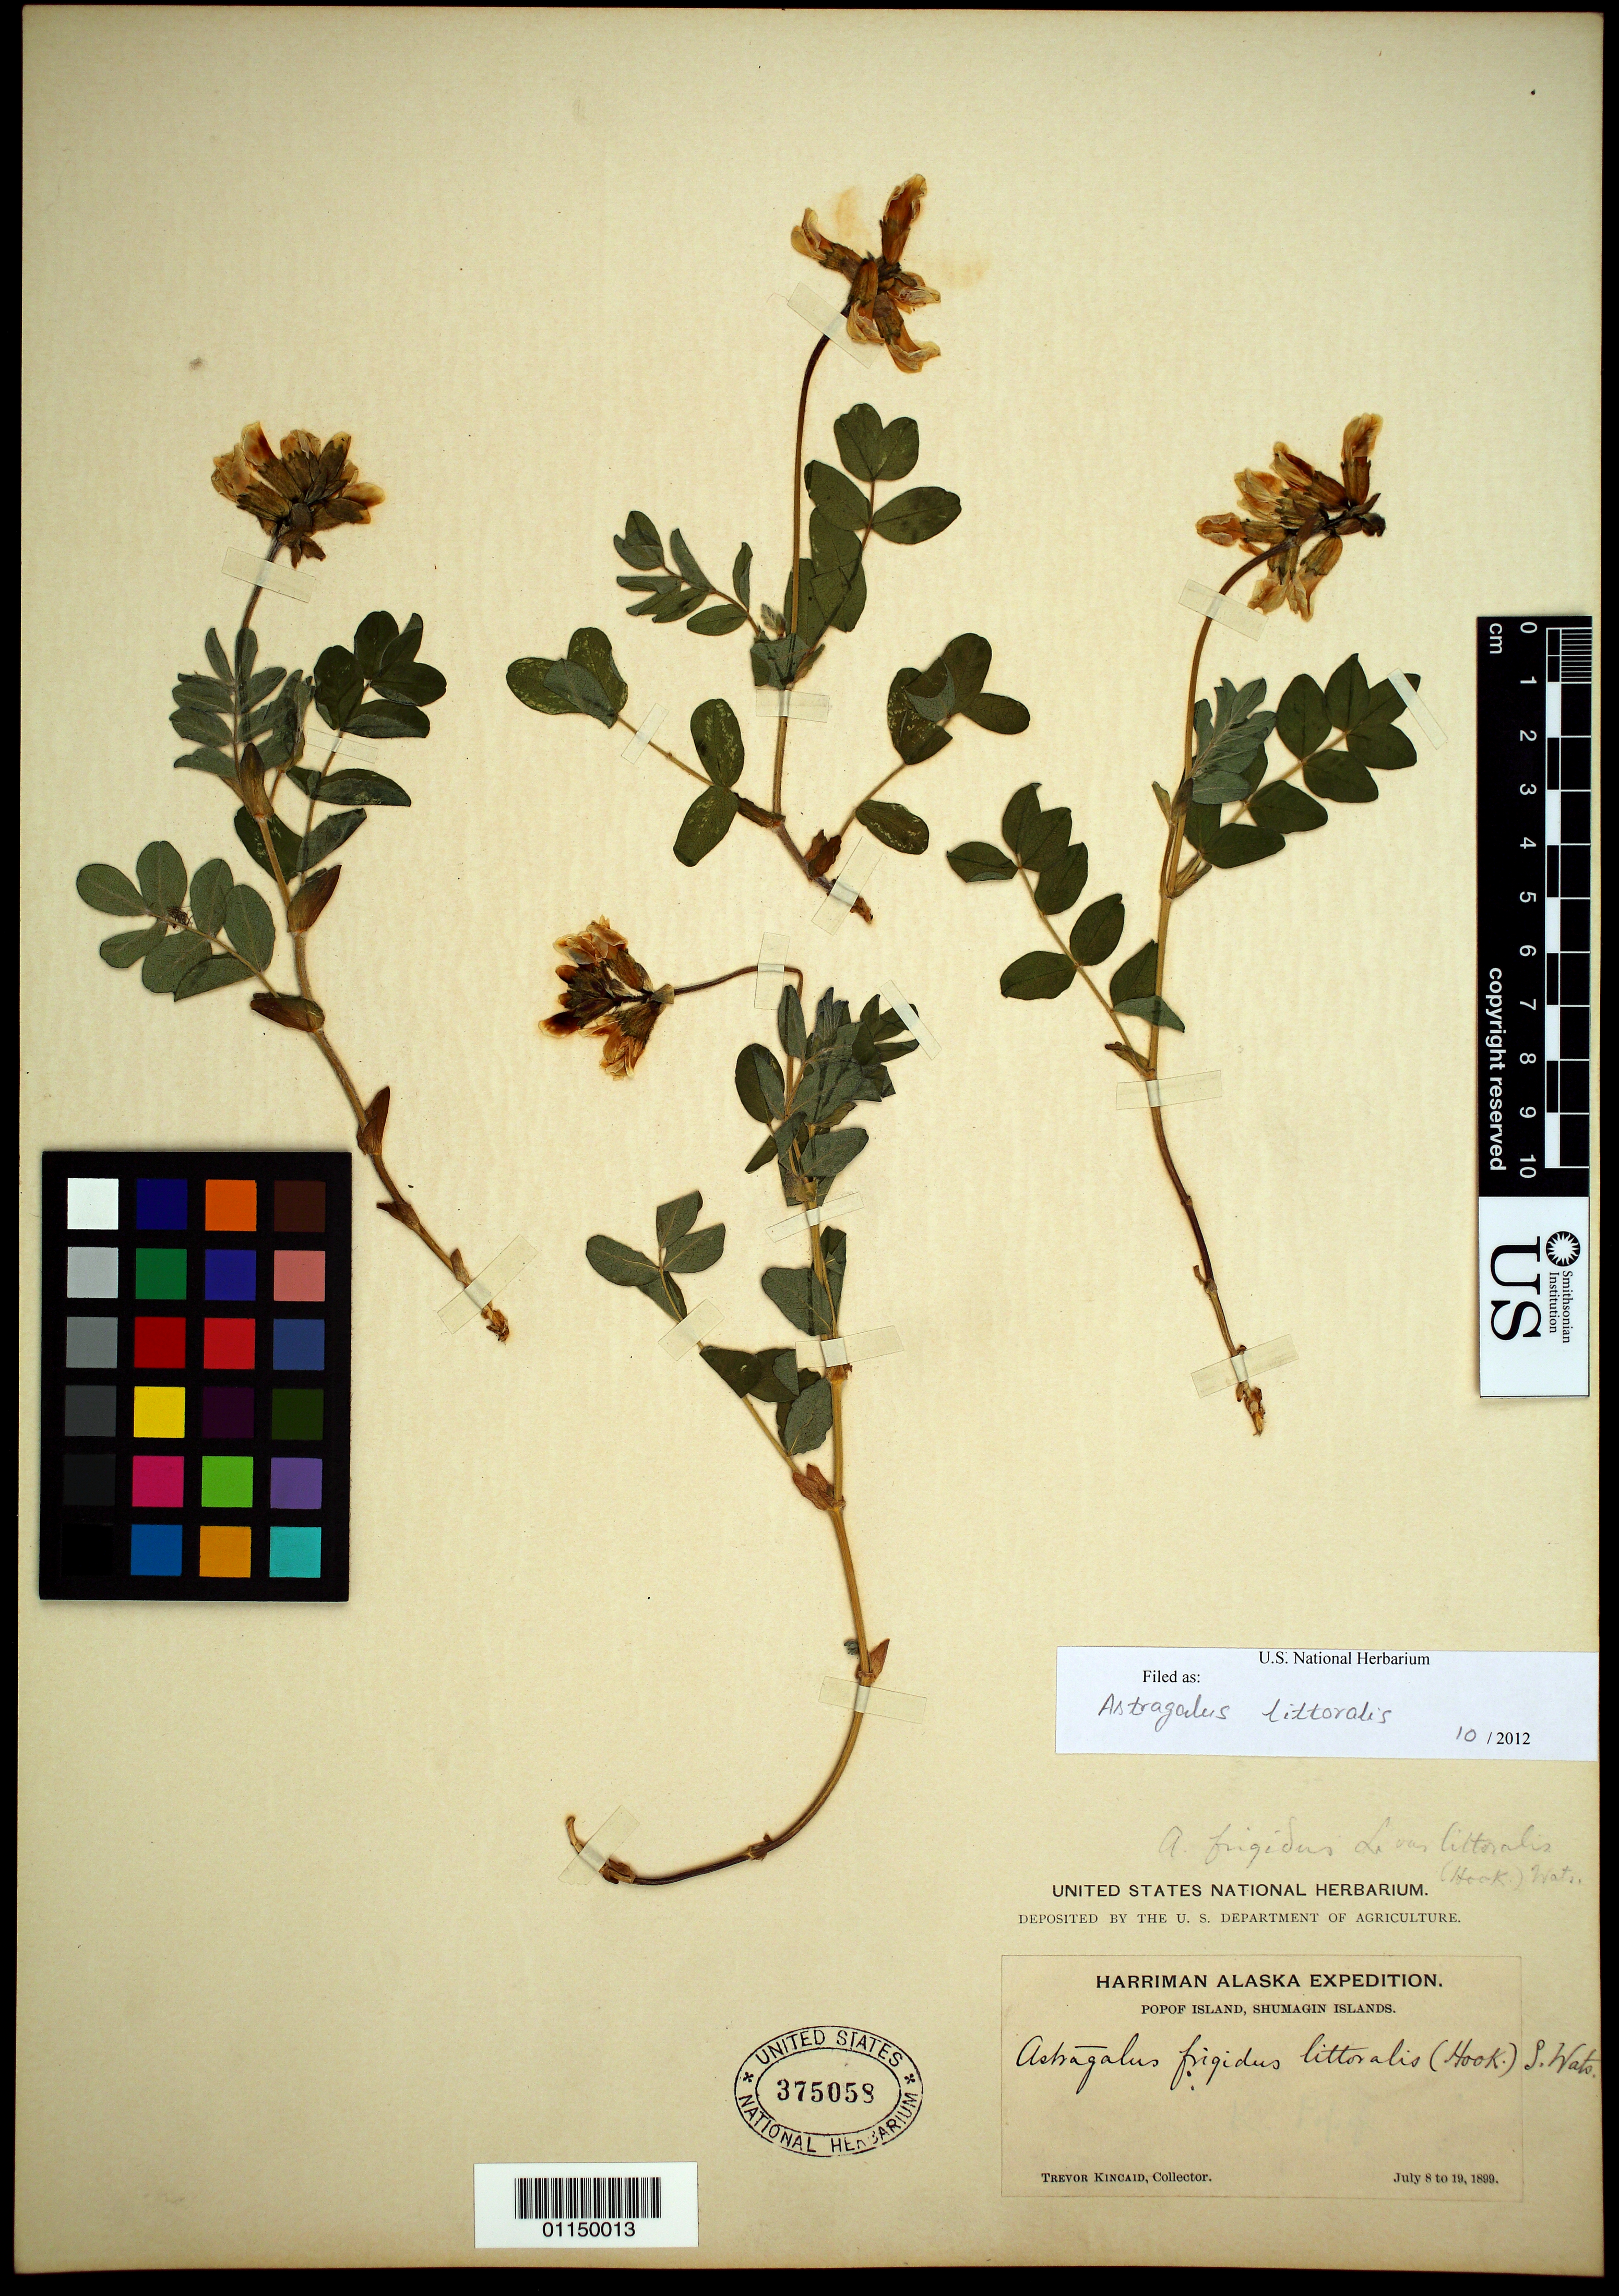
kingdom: Plantae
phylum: Tracheophyta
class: Magnoliopsida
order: Fabales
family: Fabaceae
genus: Astragalus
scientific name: Astragalus littoralis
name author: (Hook.) Coville & Standl. ex Mertie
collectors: T. C. Kincaid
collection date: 1899-07-08/1899-07-19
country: United States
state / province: Alaska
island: Popof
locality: Popof Island.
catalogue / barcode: US 375058